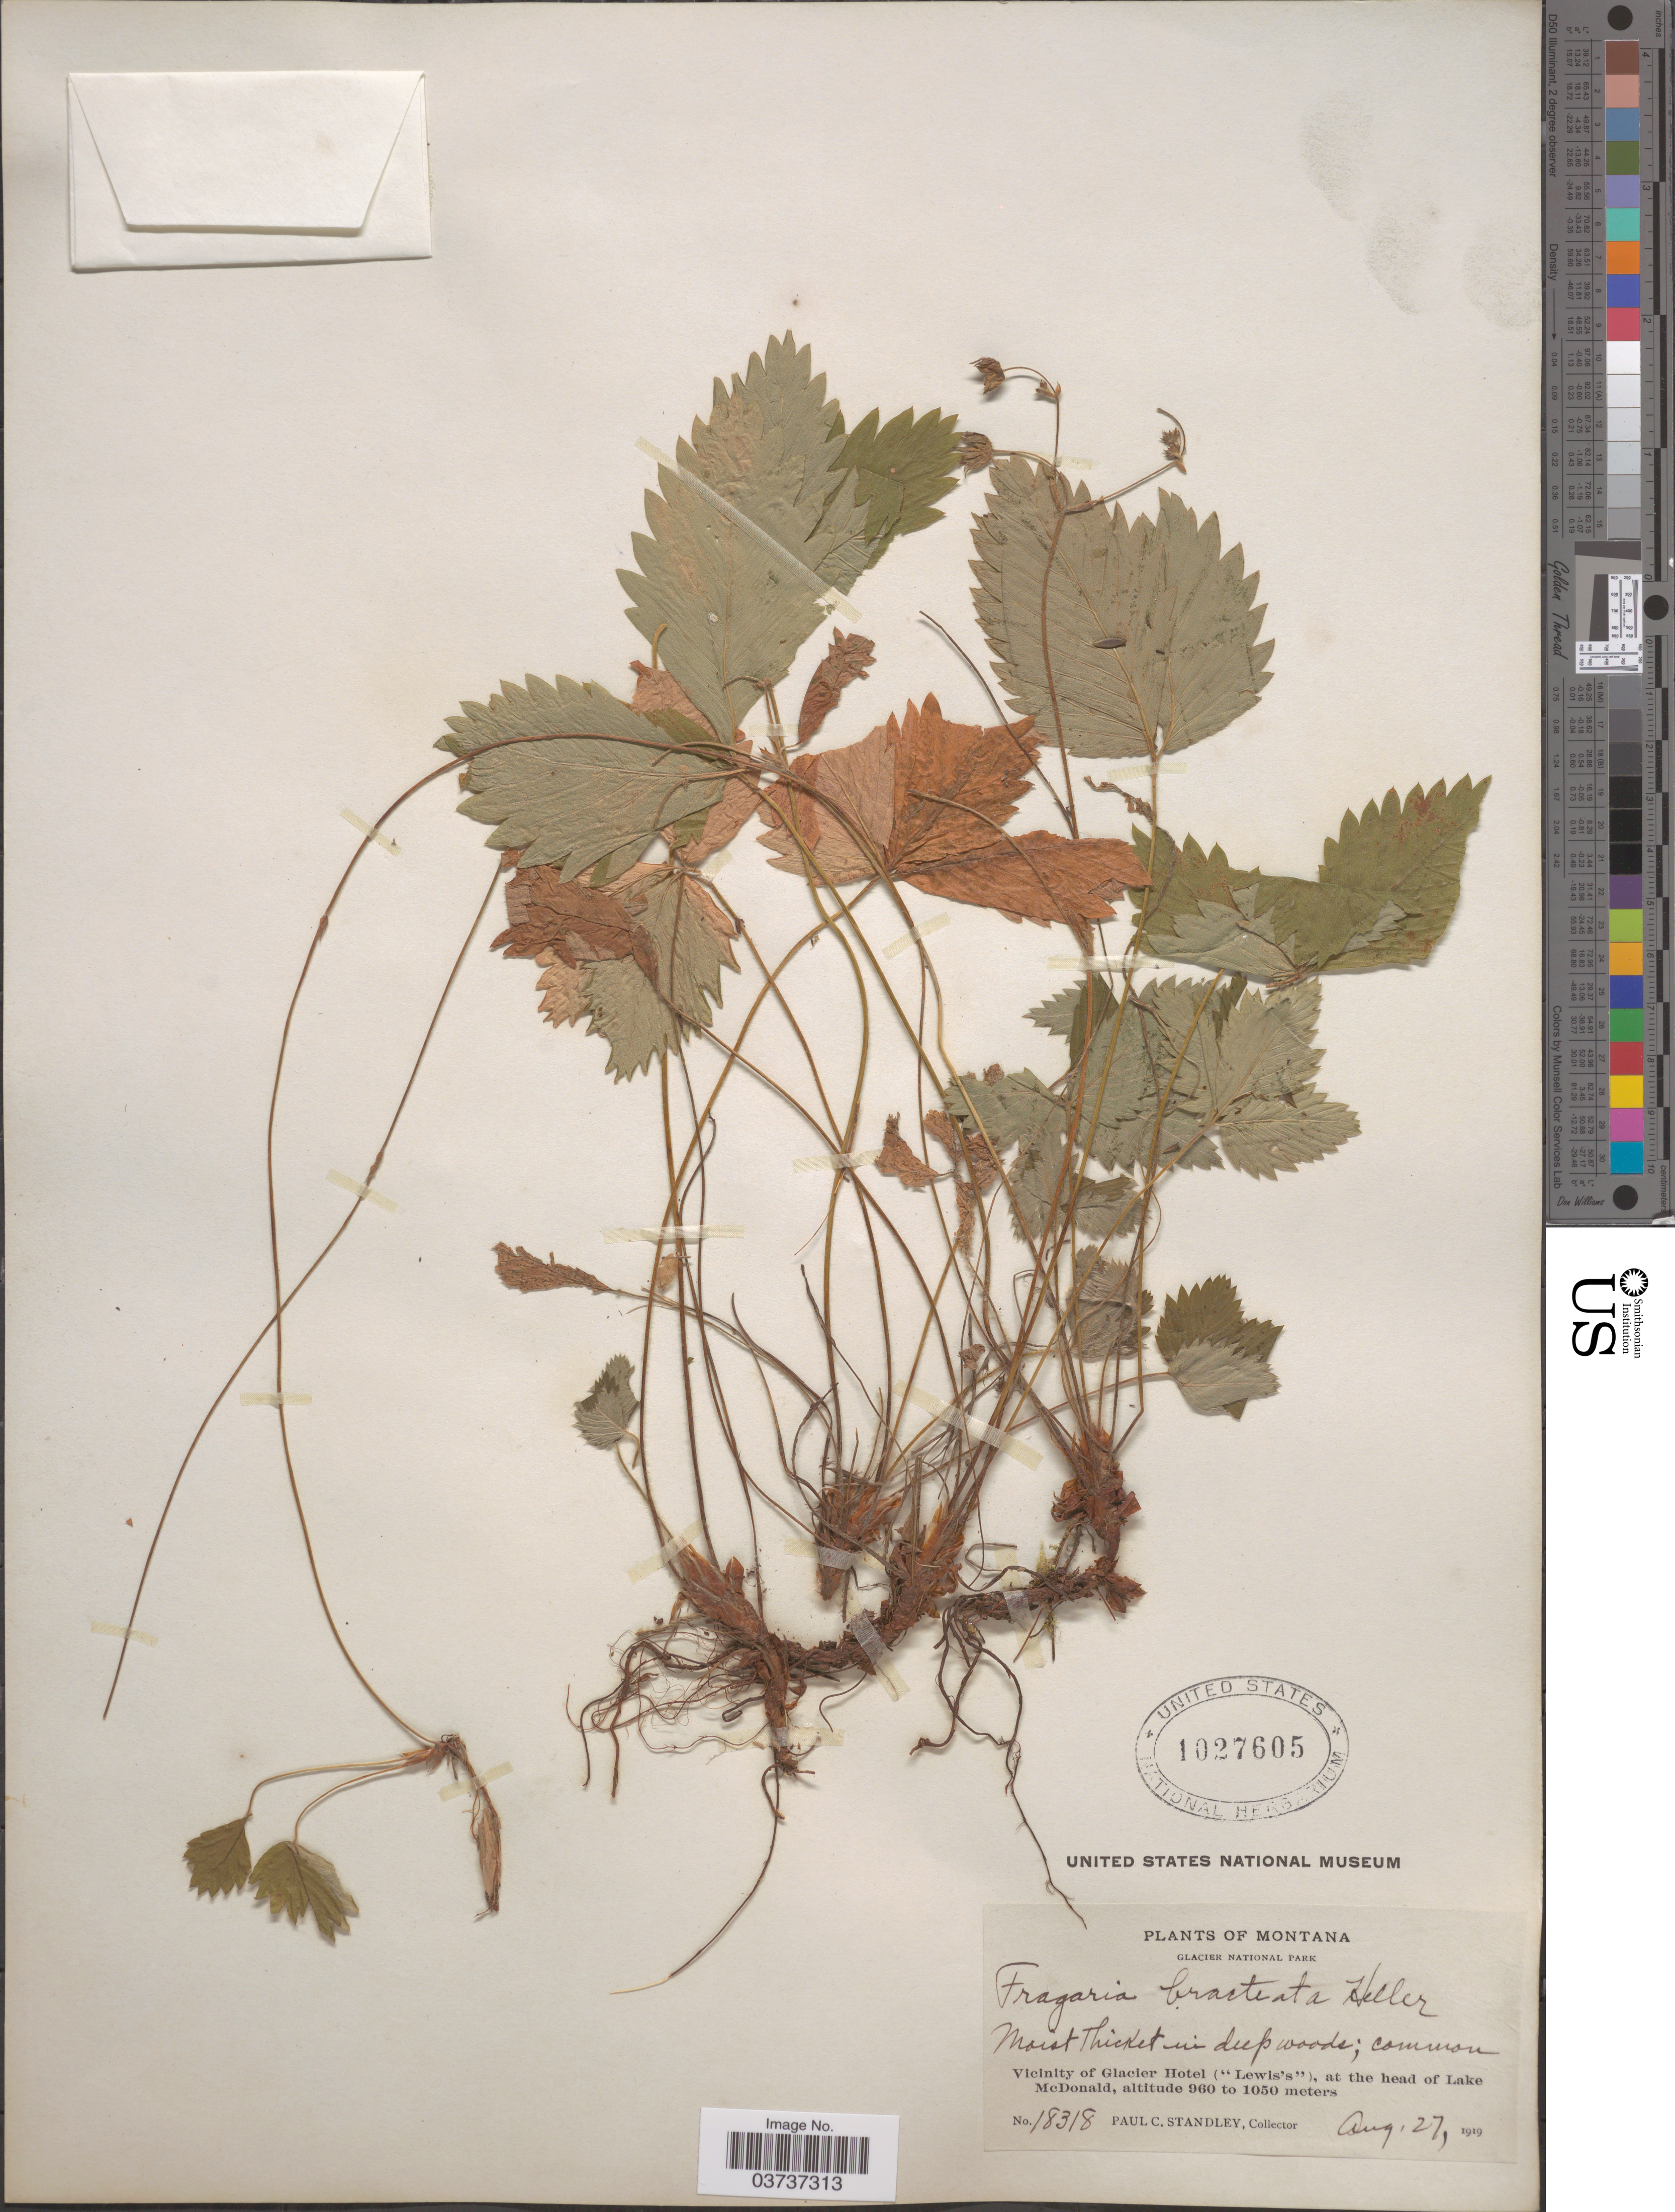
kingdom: Plantae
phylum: Tracheophyta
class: Magnoliopsida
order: Rosales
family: Rosaceae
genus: Fragaria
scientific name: Fragaria vesca subsp. bracteata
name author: L.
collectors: P. C. Standley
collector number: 18318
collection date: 1919-08-27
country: United States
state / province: Montana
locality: Glacier National Park. Vicinity of Glacier Hotel ("Lewis"), at the head of Lake McDonald.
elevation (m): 960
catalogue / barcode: US 1027605